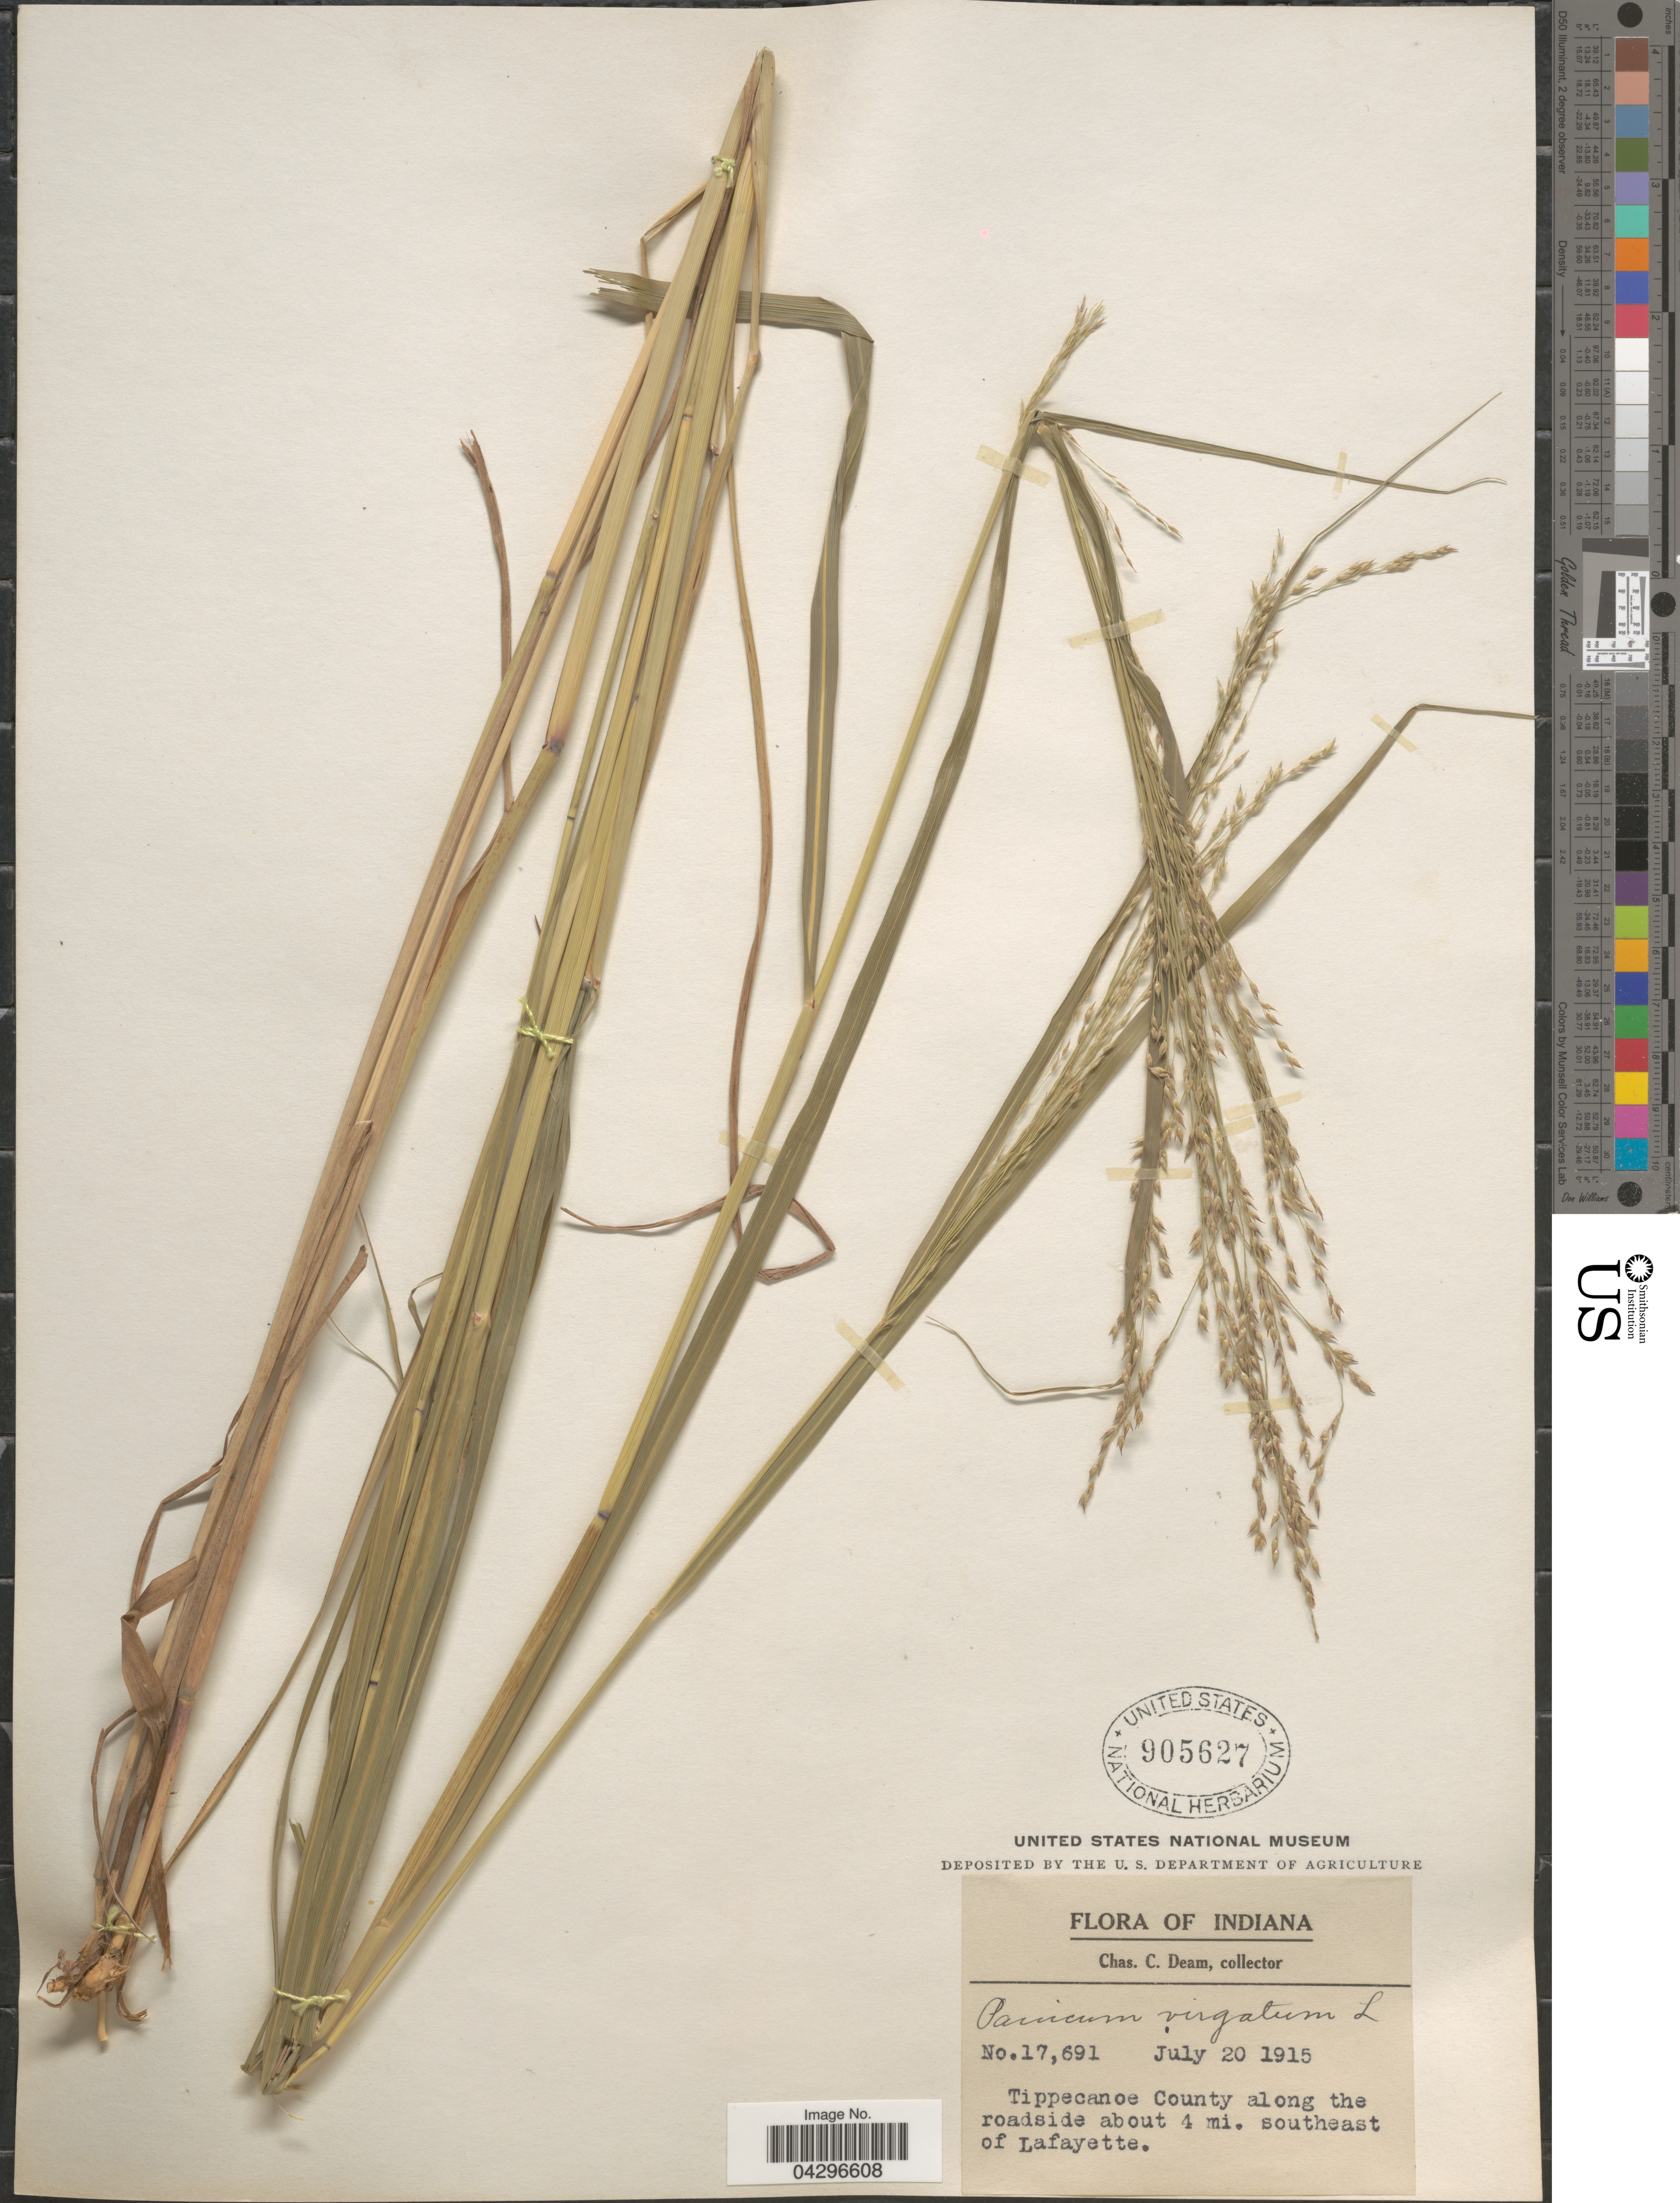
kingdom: Plantae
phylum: Tracheophyta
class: Liliopsida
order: Poales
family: Poaceae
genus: Panicum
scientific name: Panicum virgatum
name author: L.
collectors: C. C. Deam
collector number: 17691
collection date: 1915-07-20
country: United States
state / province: Indiana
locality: Tippecanoe County along the roadside about 4 mi. southeast of Lafayette.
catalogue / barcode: US 905627